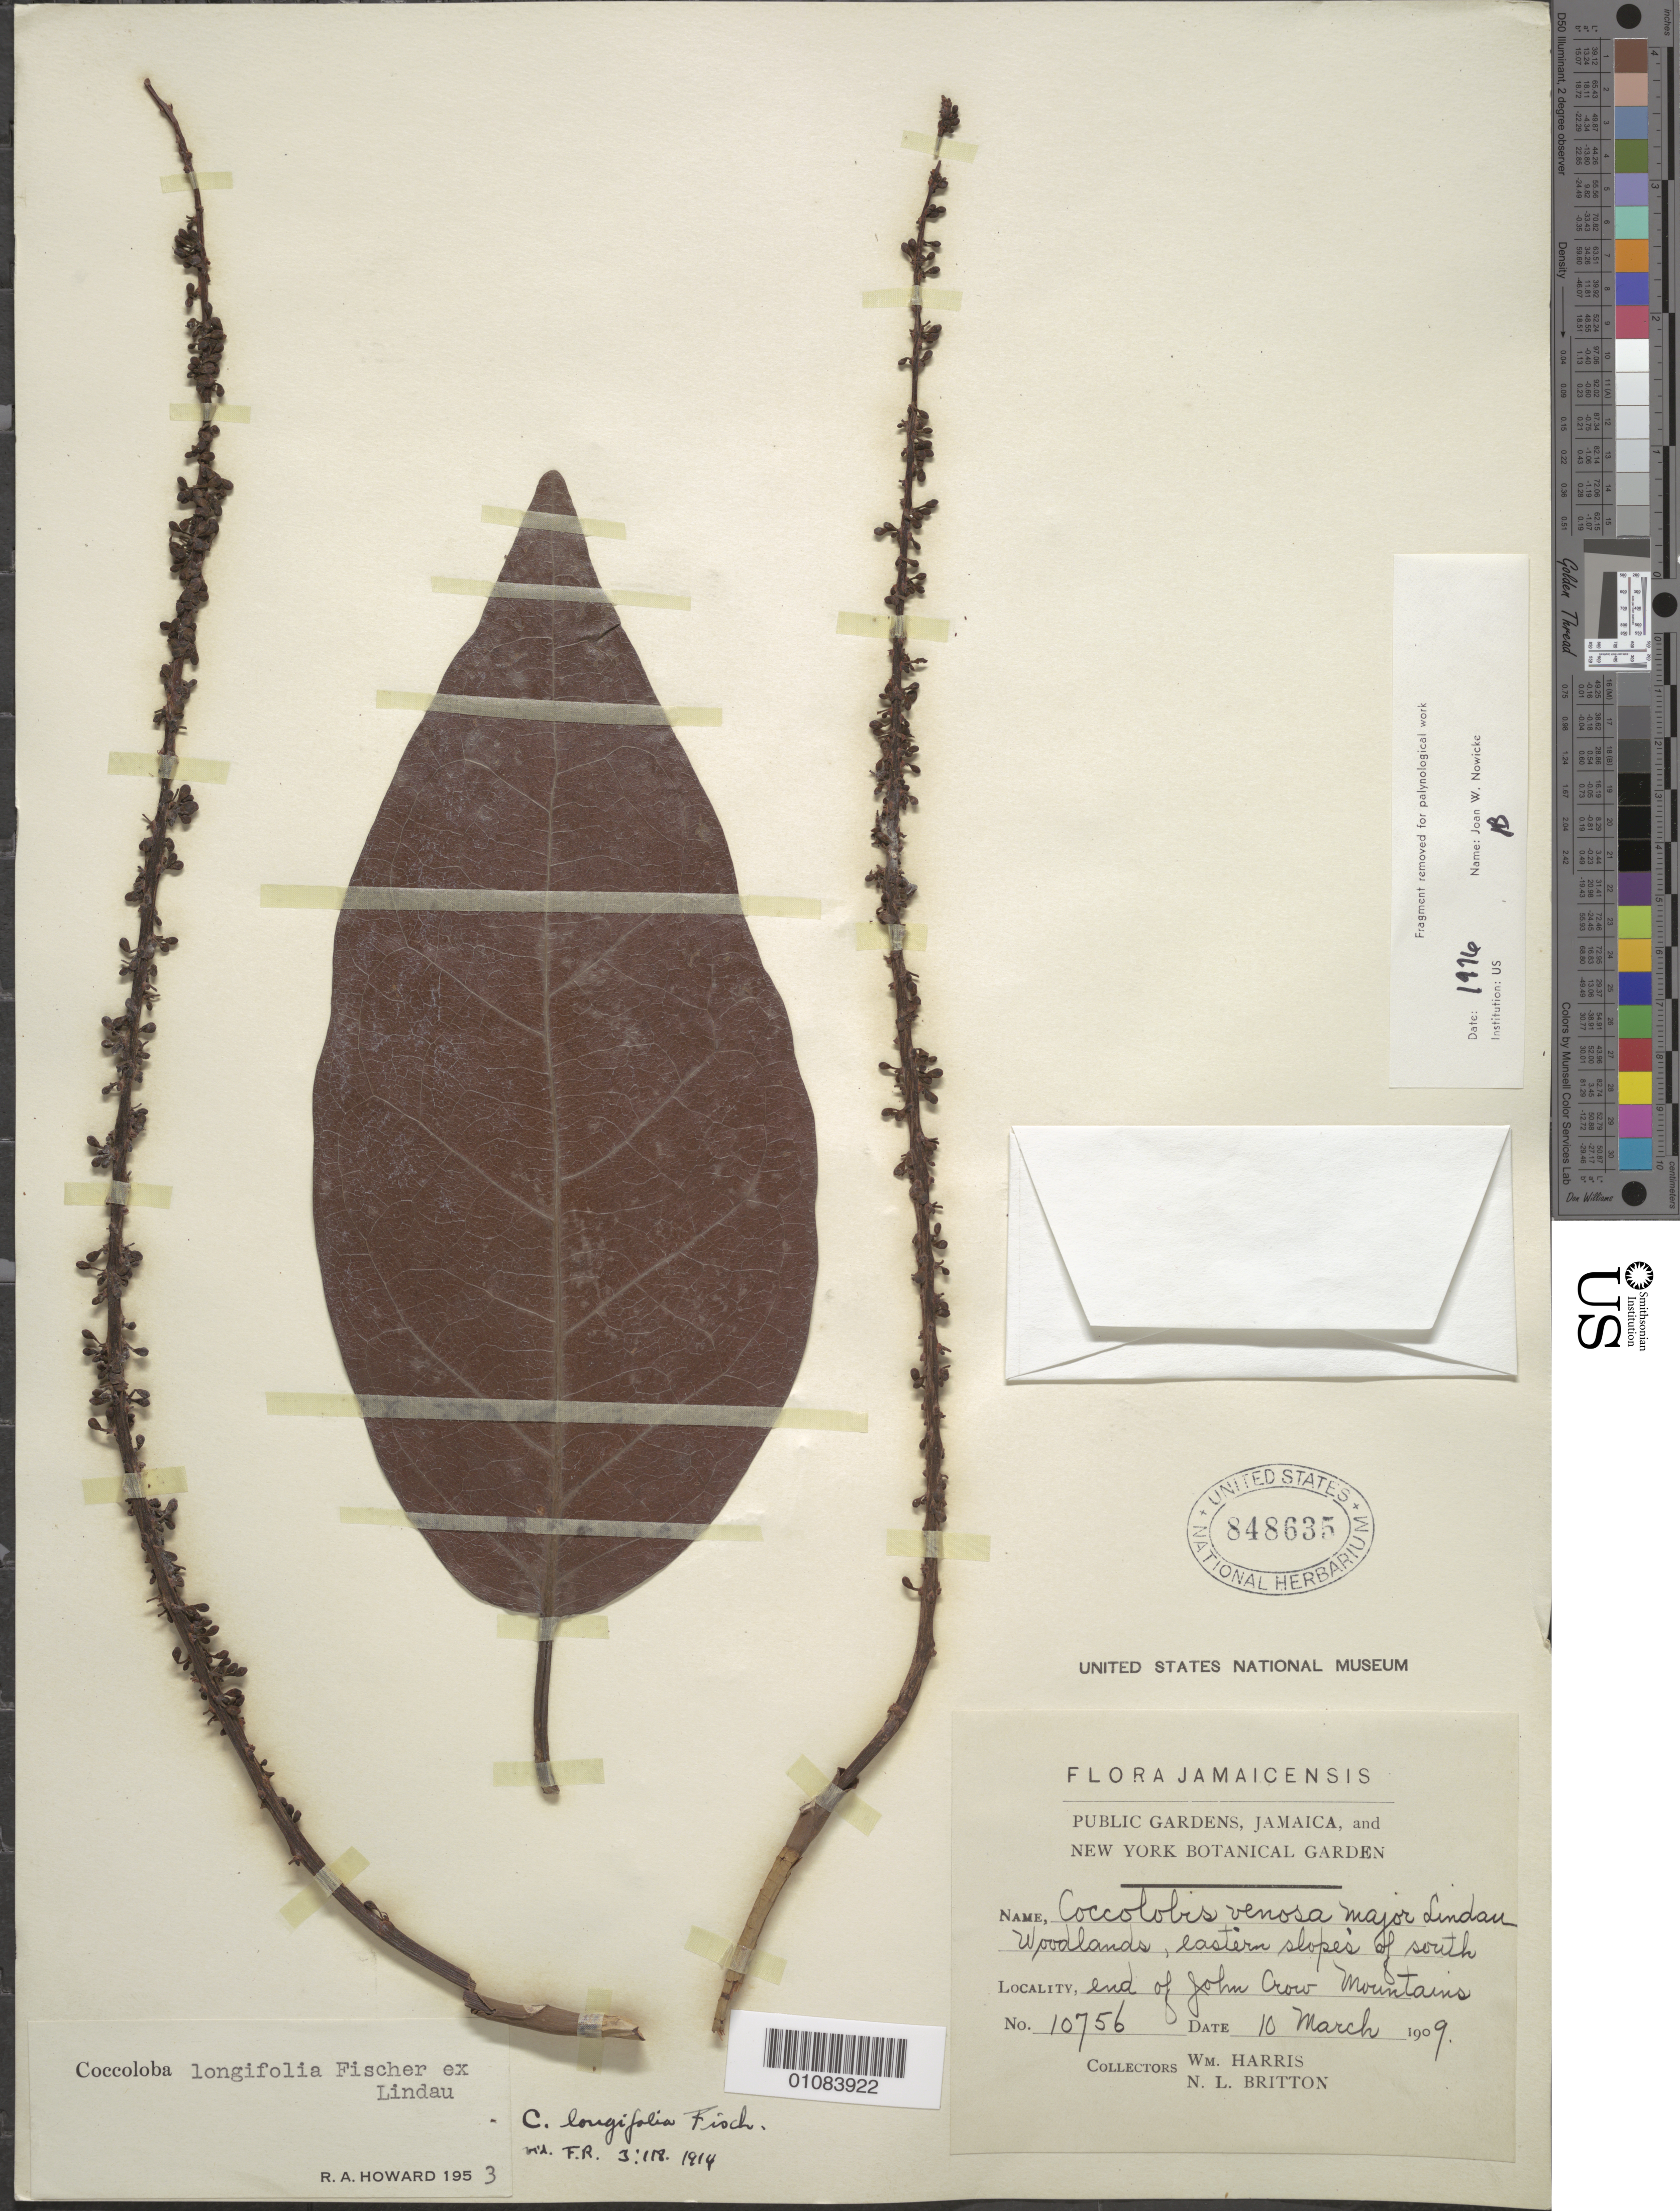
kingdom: Plantae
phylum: Tracheophyta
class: Magnoliopsida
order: Caryophyllales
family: Polygonaceae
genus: Coccoloba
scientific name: Coccoloba longifolia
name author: Fisch. ex Lindau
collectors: W. Harris & N. Britton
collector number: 10756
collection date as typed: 10 Mar 1909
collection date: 1909-03-10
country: Jamaica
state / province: Portland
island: Jamaica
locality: major Lindan Woodlands, eastern slopes of south end of John Crow Mountains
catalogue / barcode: US 848635